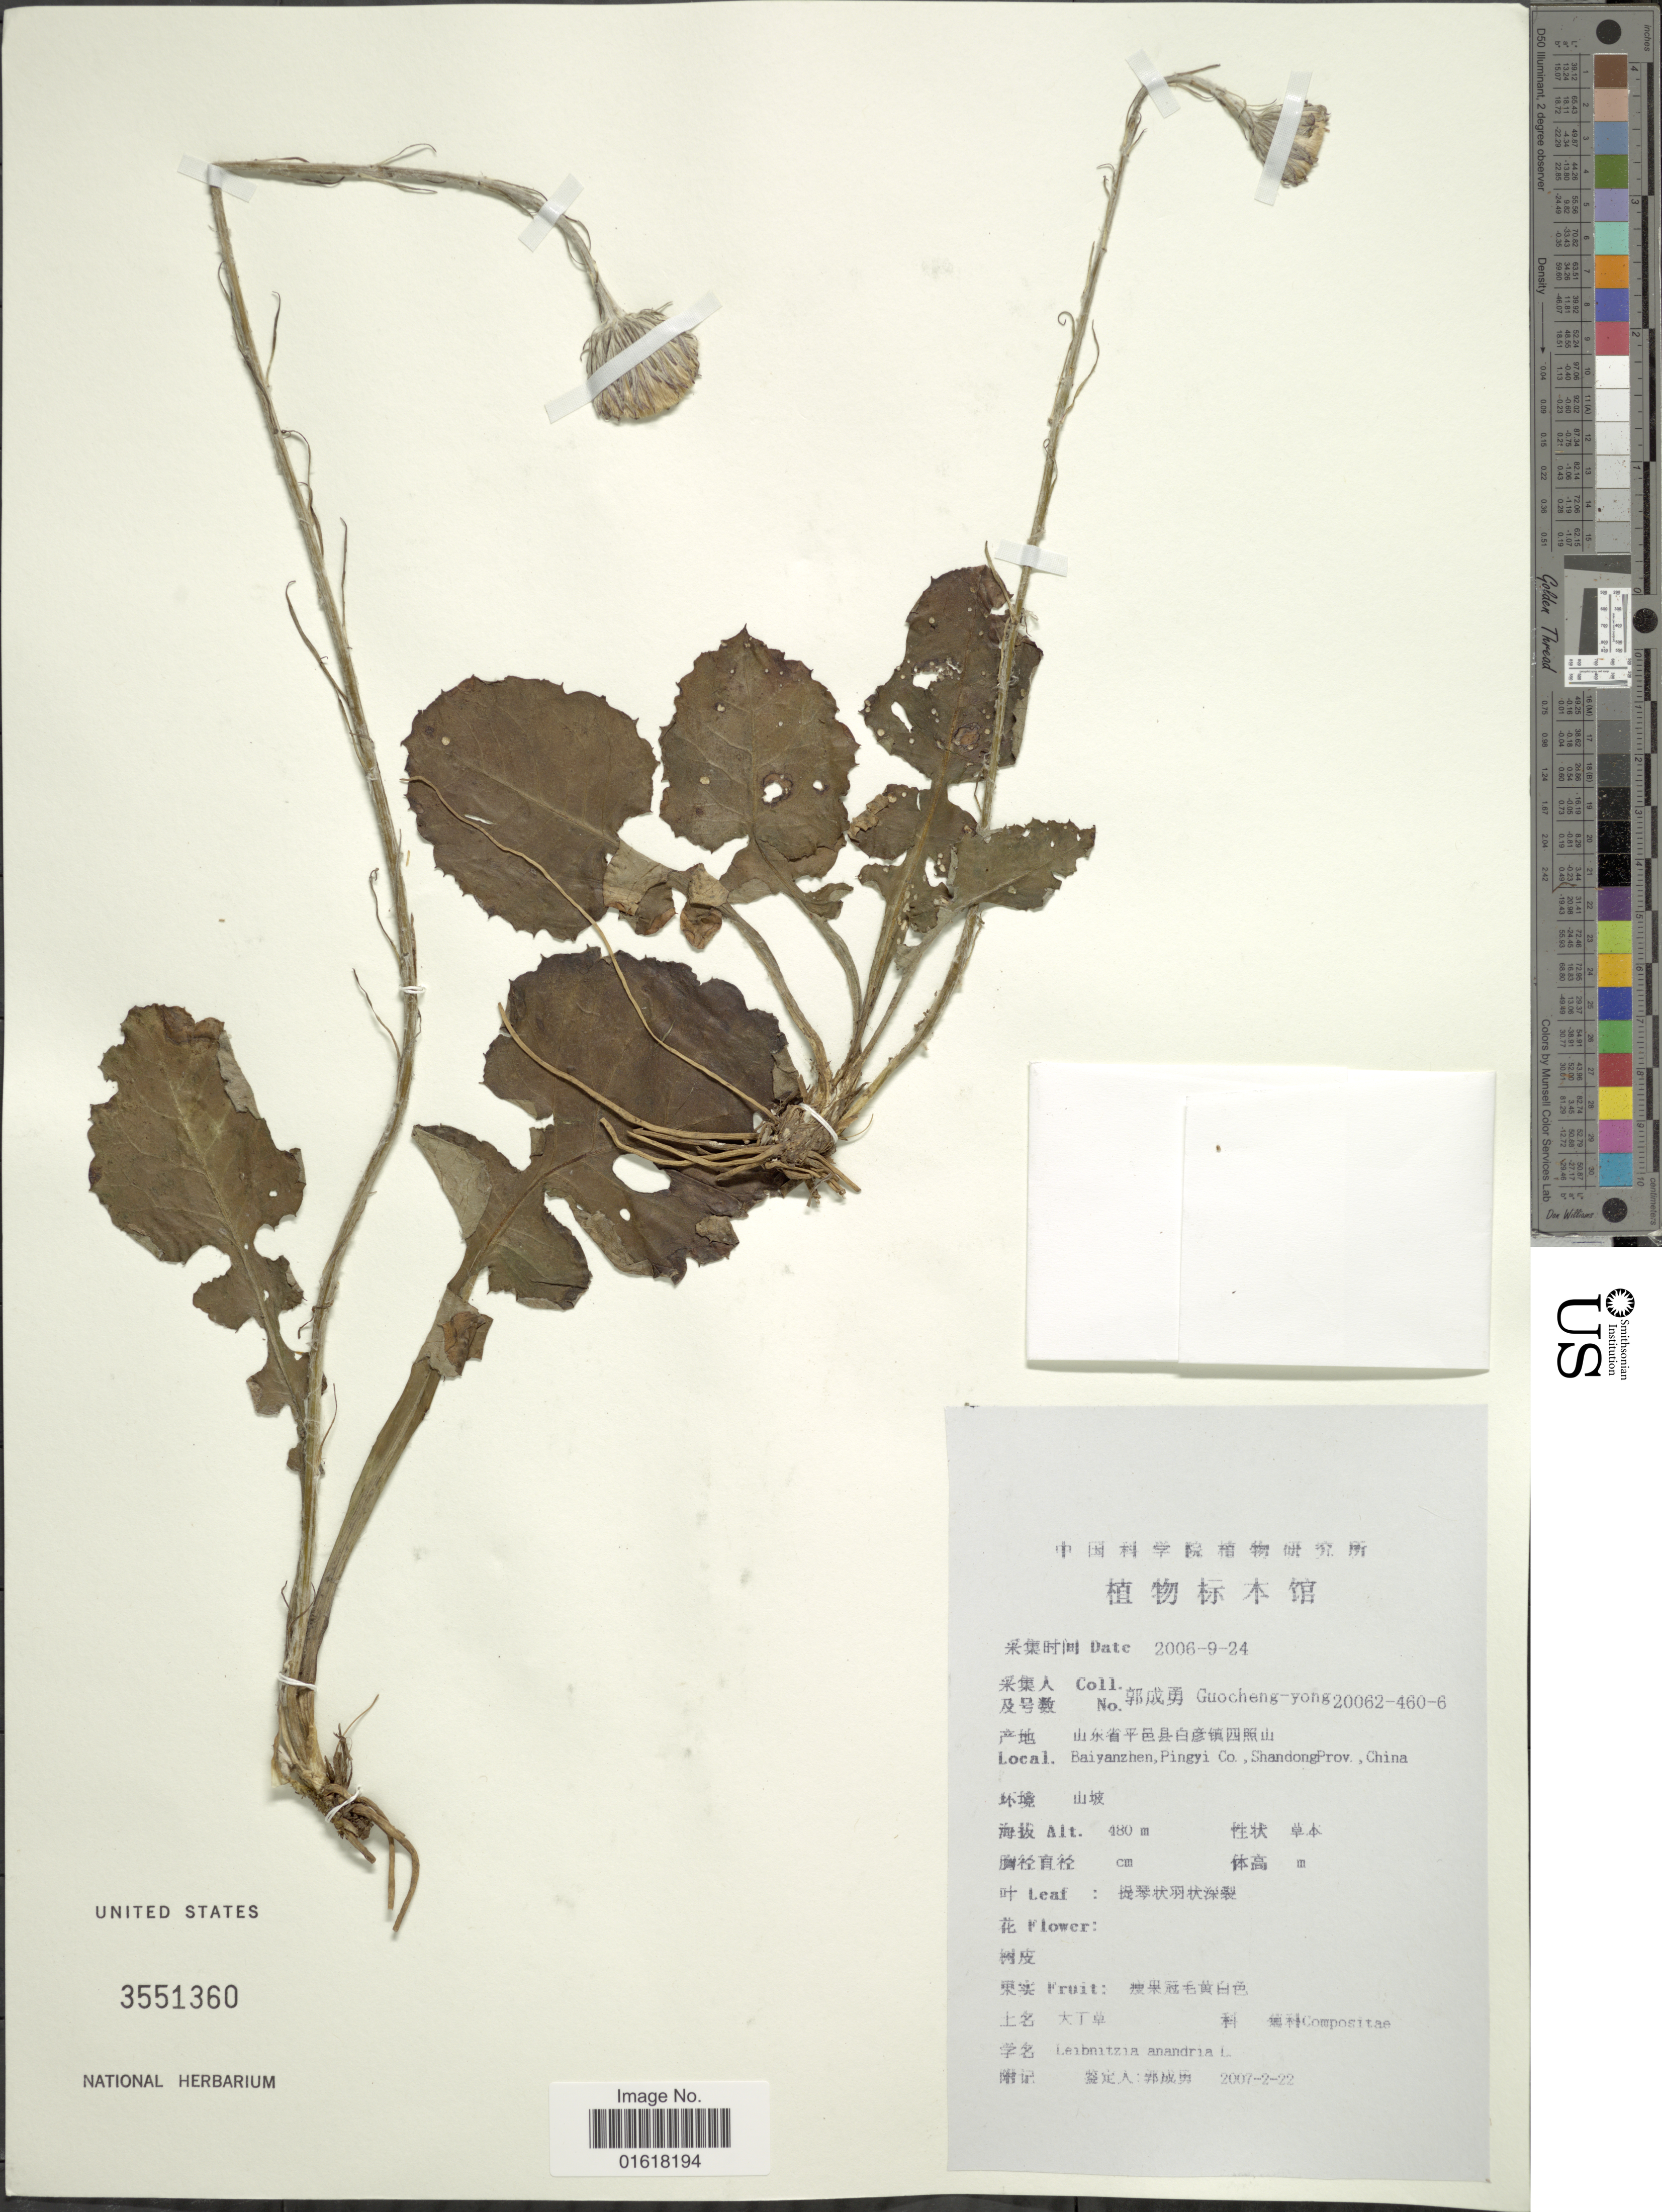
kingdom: Plantae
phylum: Tracheophyta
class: Magnoliopsida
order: Asterales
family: Asteraceae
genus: Leibnitzia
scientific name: Leibnitzia anandria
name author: (L.) Nakai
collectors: Guo cheng-yong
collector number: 20062-460-6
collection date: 2006-09-24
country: China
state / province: Shandong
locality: Baiyanzhen. Pingyi Co.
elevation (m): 480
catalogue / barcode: US 3551360